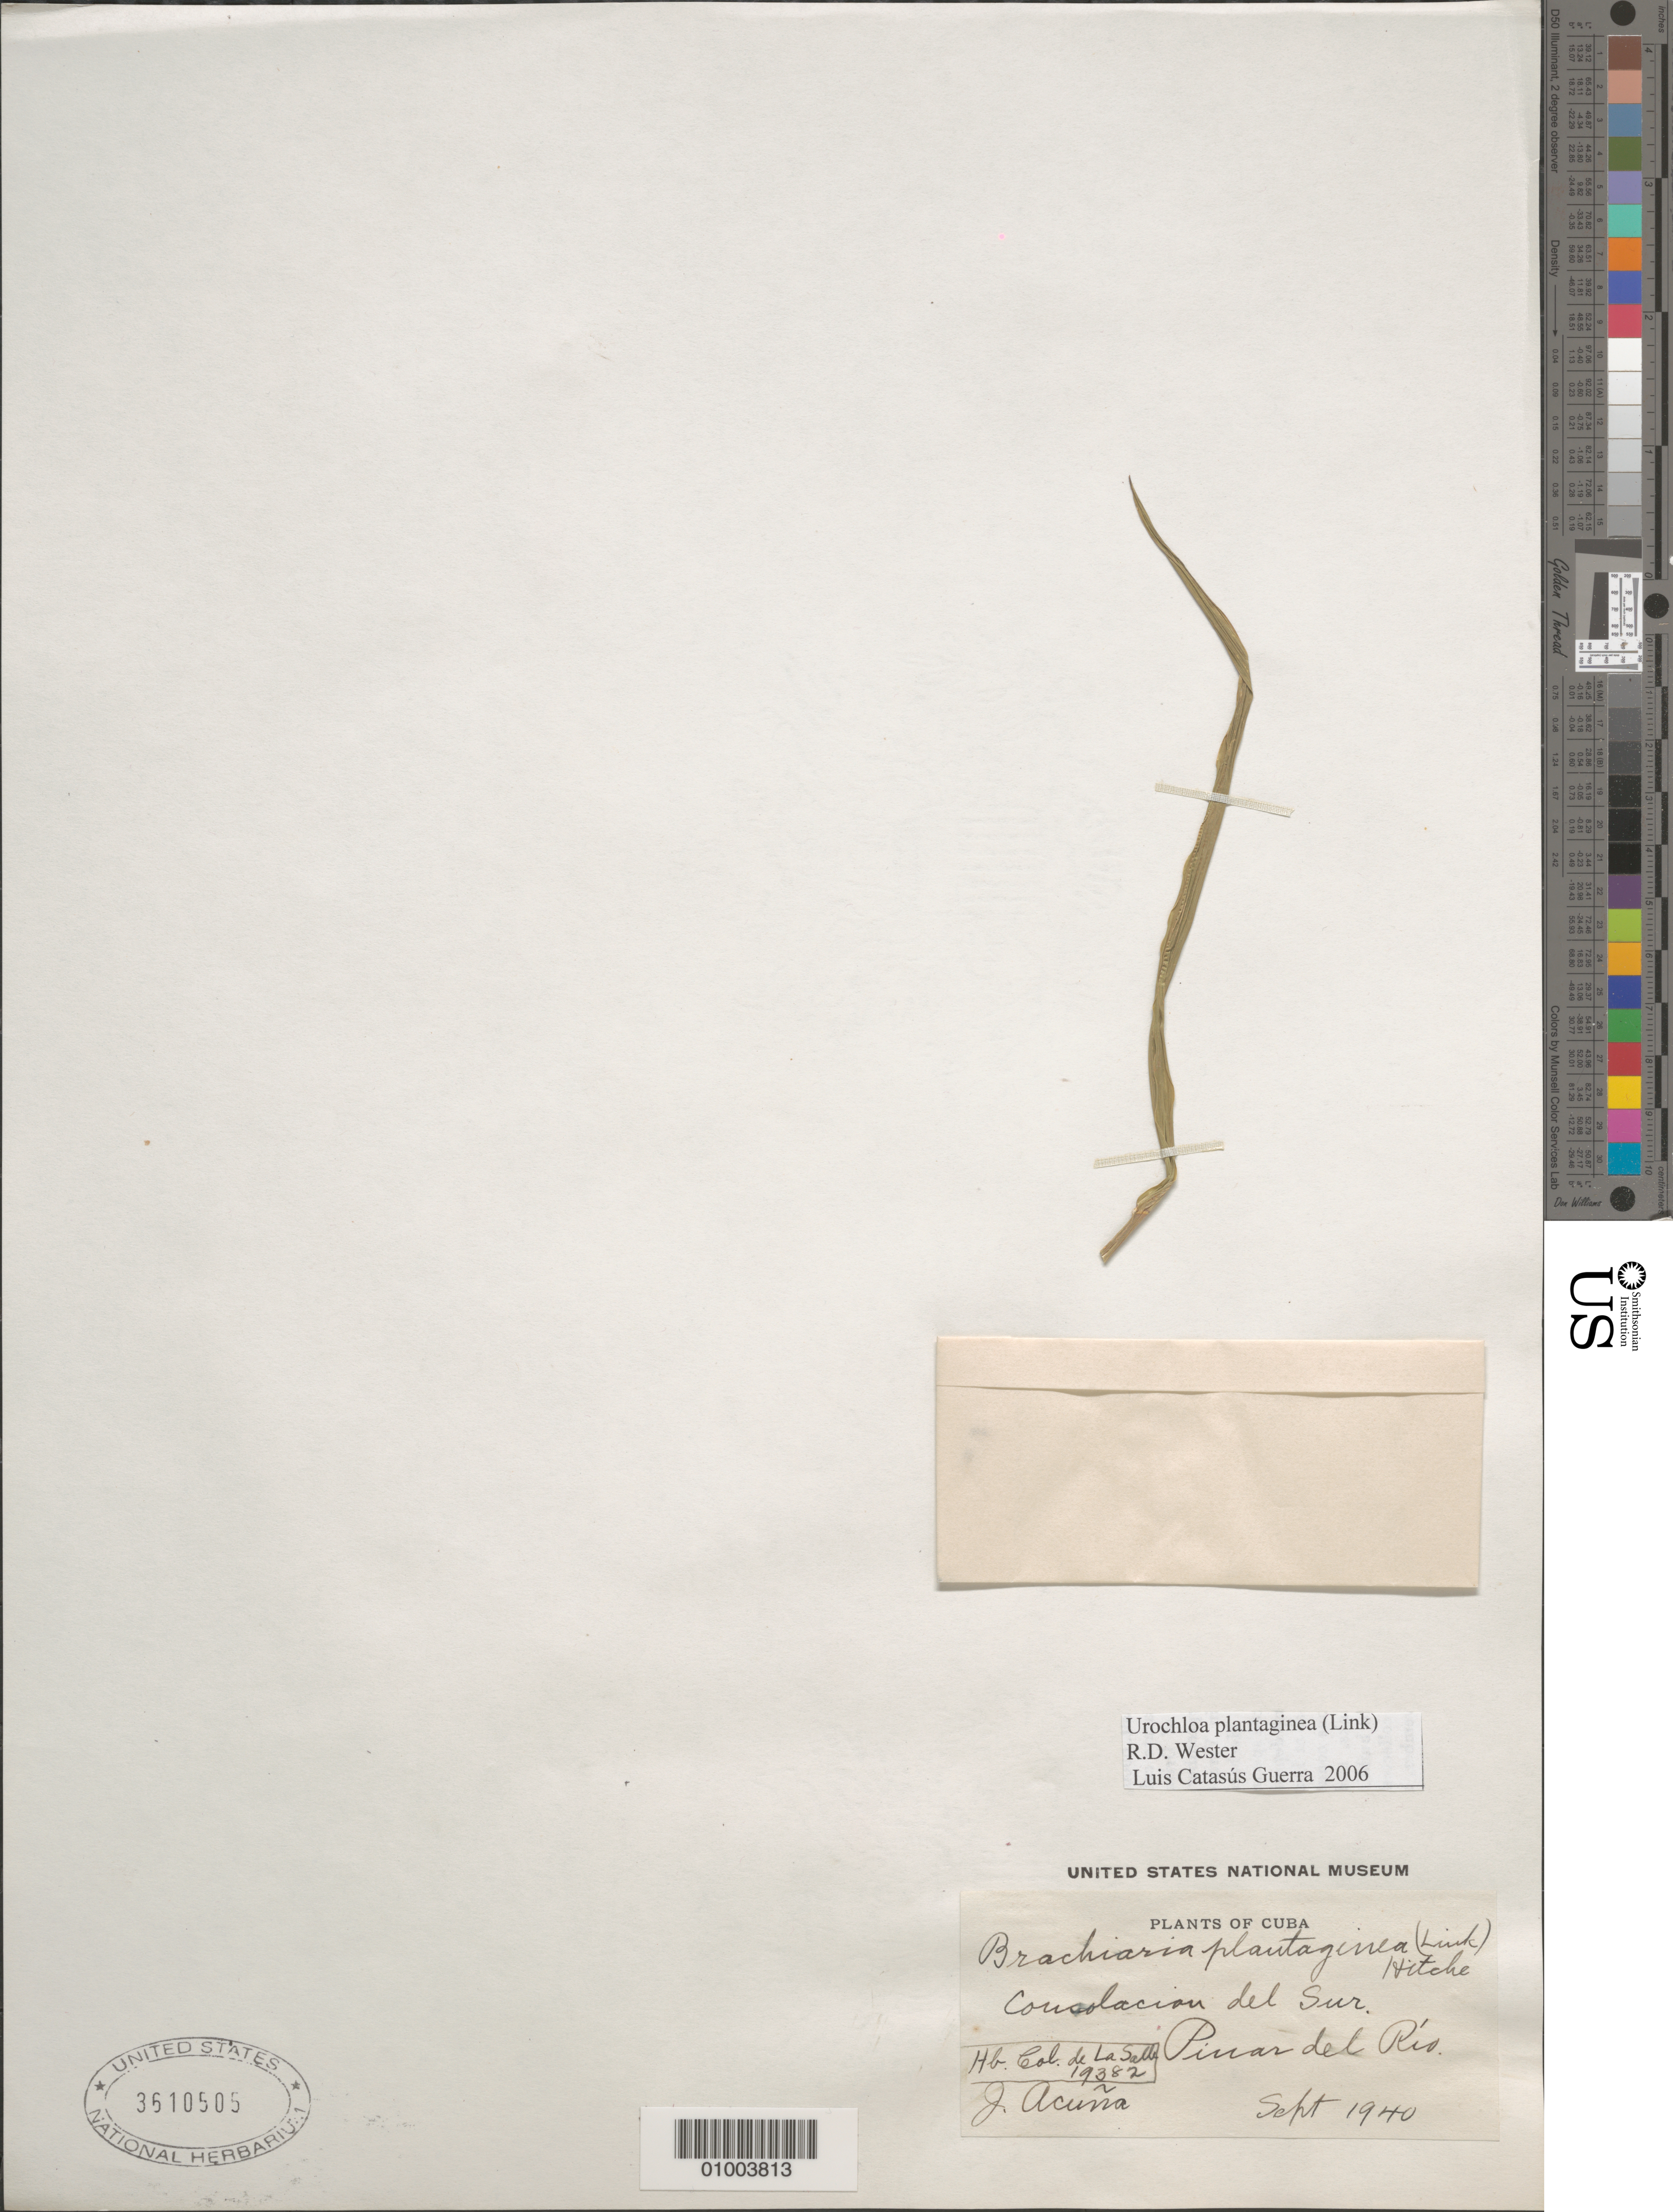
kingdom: Plantae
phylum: Tracheophyta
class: Liliopsida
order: Poales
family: Poaceae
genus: Urochloa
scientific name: Urochloa platyphylla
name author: (Munro ex C. Wright) R.D. Webster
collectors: J. Acuña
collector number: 19382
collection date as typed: Sep 1940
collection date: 1940-09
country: Cuba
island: Cuba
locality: Pinar Del Rio Consolaciau del Sur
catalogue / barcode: US 3610505